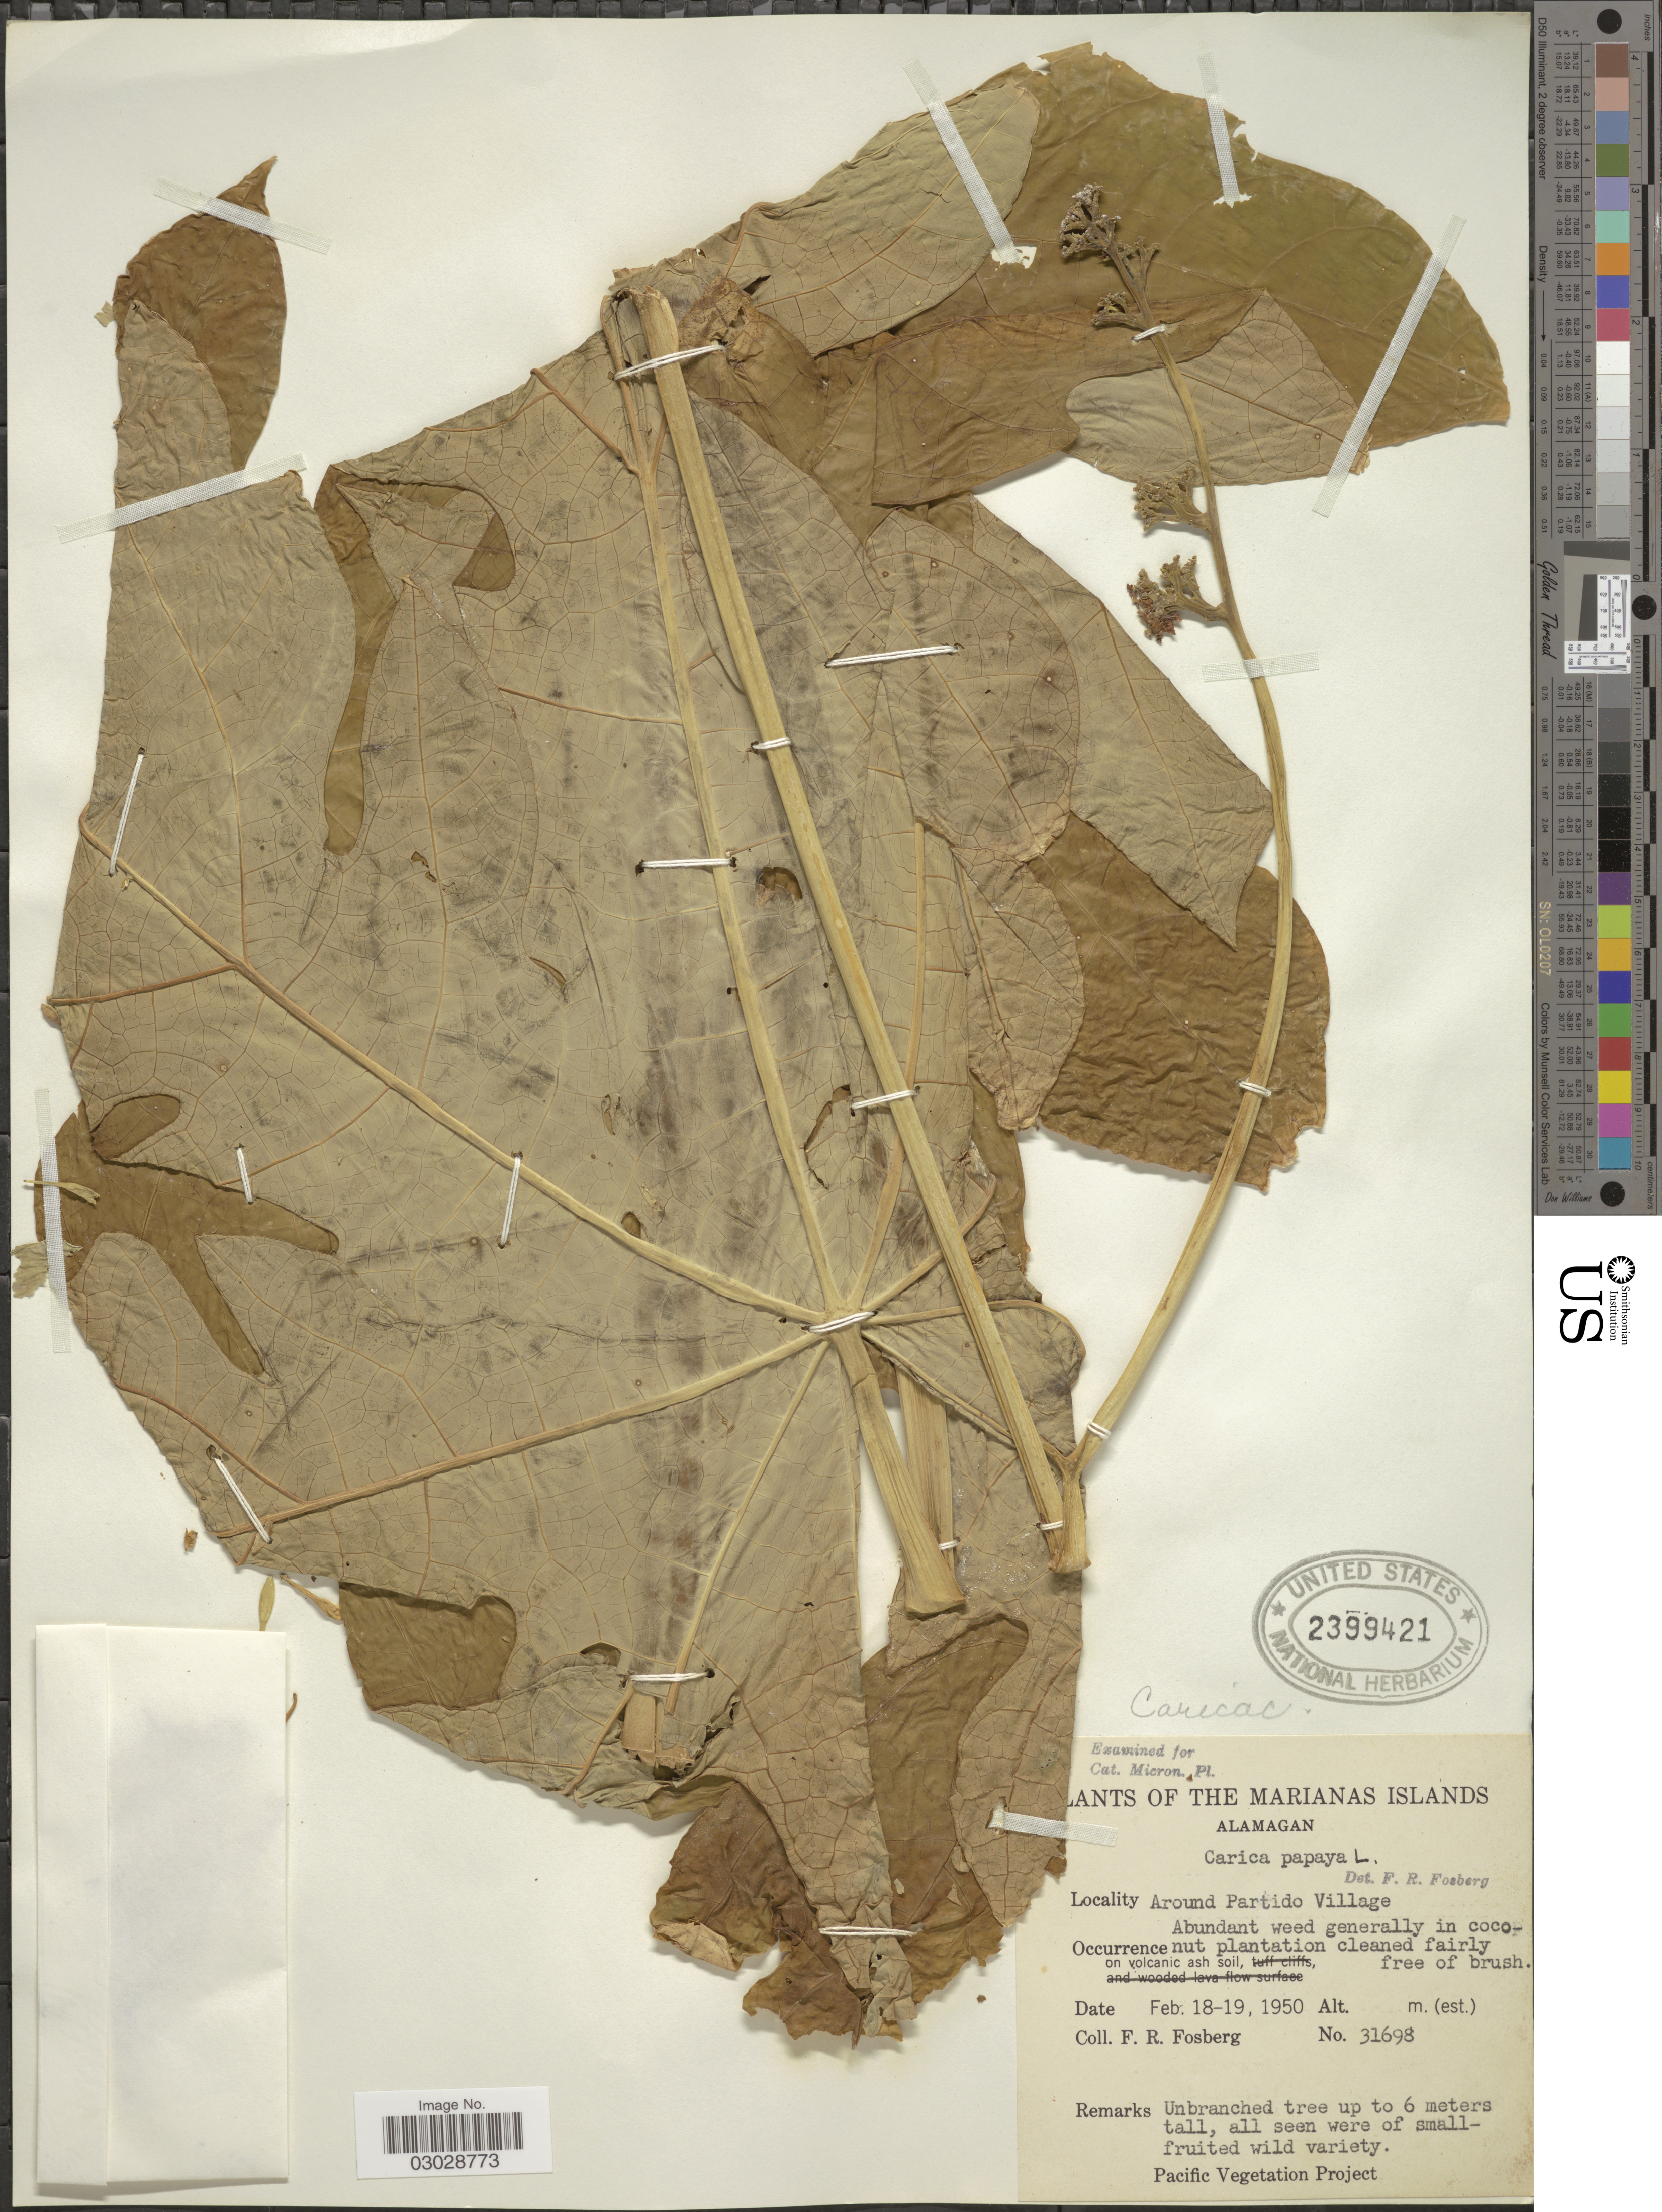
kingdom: Plantae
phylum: Tracheophyta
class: Magnoliopsida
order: Brassicales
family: Caricaceae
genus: Carica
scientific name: Carica papaya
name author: L.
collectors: F. R. Fosberg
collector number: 31698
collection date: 1950-02-18/1950-02-19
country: Northern Mariana Islands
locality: The Marianas Islands. Alamagan. Around Partido Village.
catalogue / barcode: US 2399421